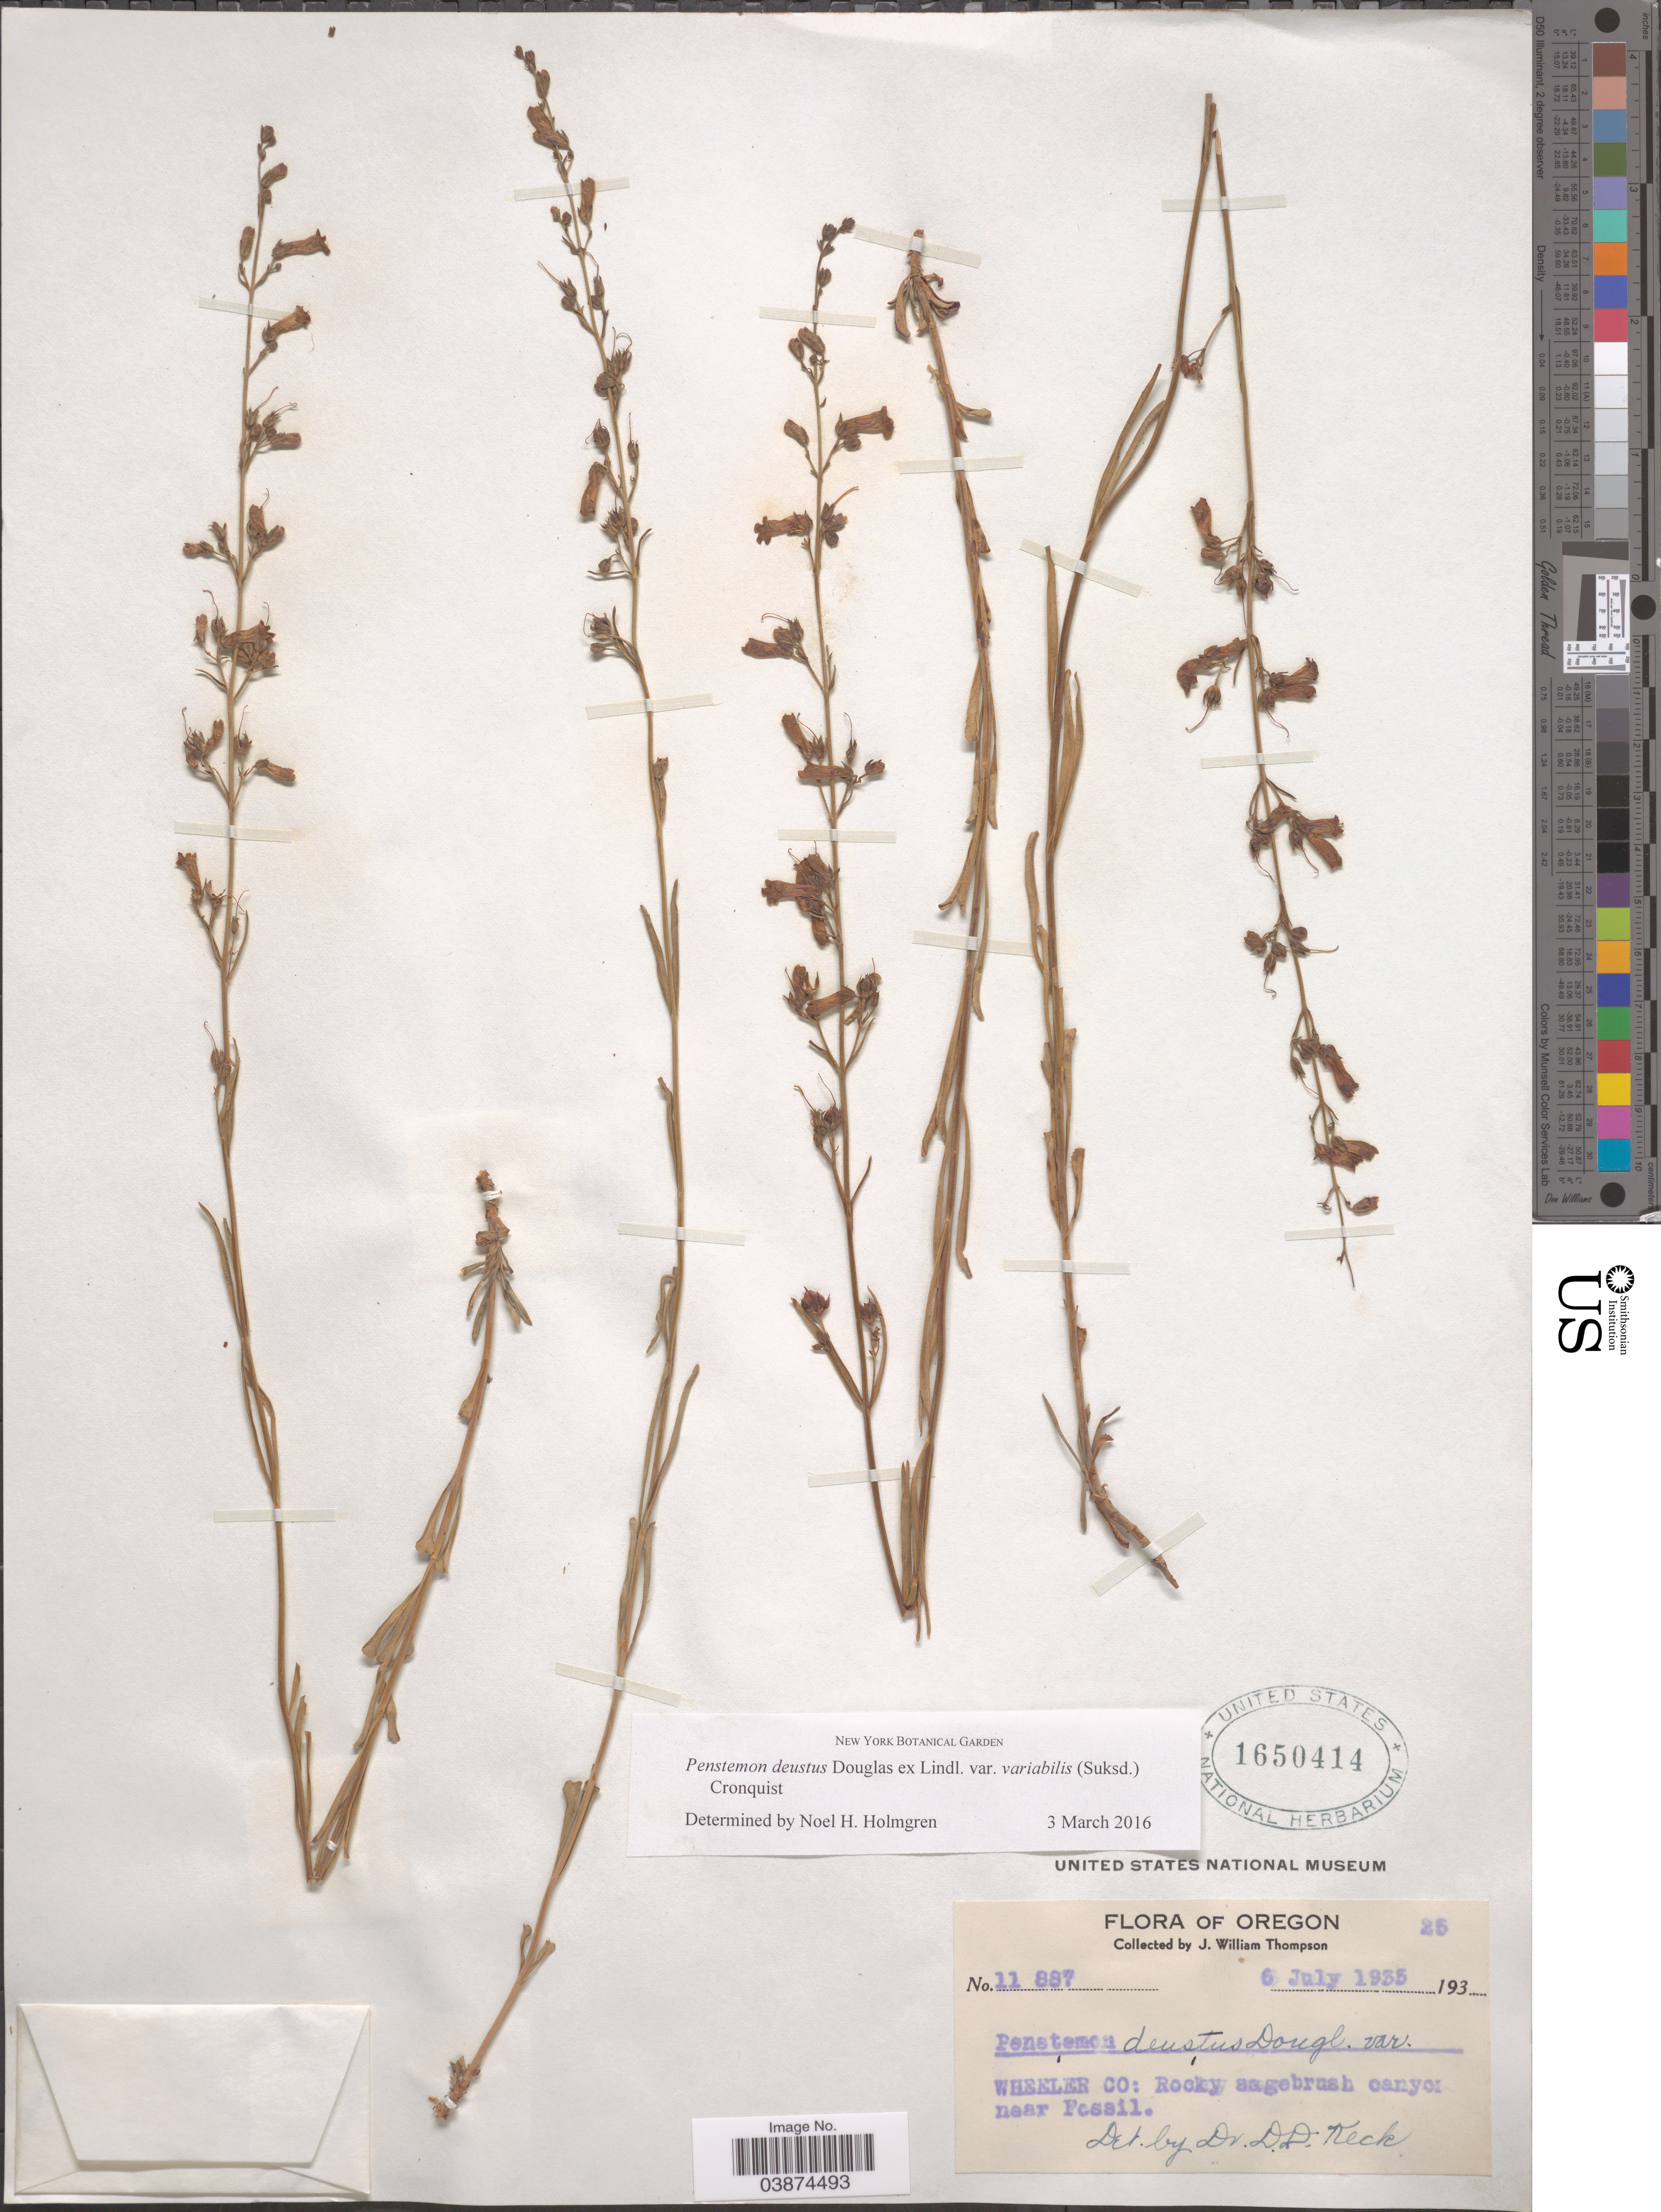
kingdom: Plantae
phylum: Tracheophyta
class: Magnoliopsida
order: Lamiales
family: Plantaginaceae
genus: Penstemon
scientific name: Penstemon deustus var. variabilis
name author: (Suksd.) Cronquist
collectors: J. W. Thompson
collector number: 11887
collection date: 1935-07-06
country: United States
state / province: Oregon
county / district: Wheeler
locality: Wheeler Co: Rocky sagebrush canyon near Fossil.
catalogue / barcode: US 1650414